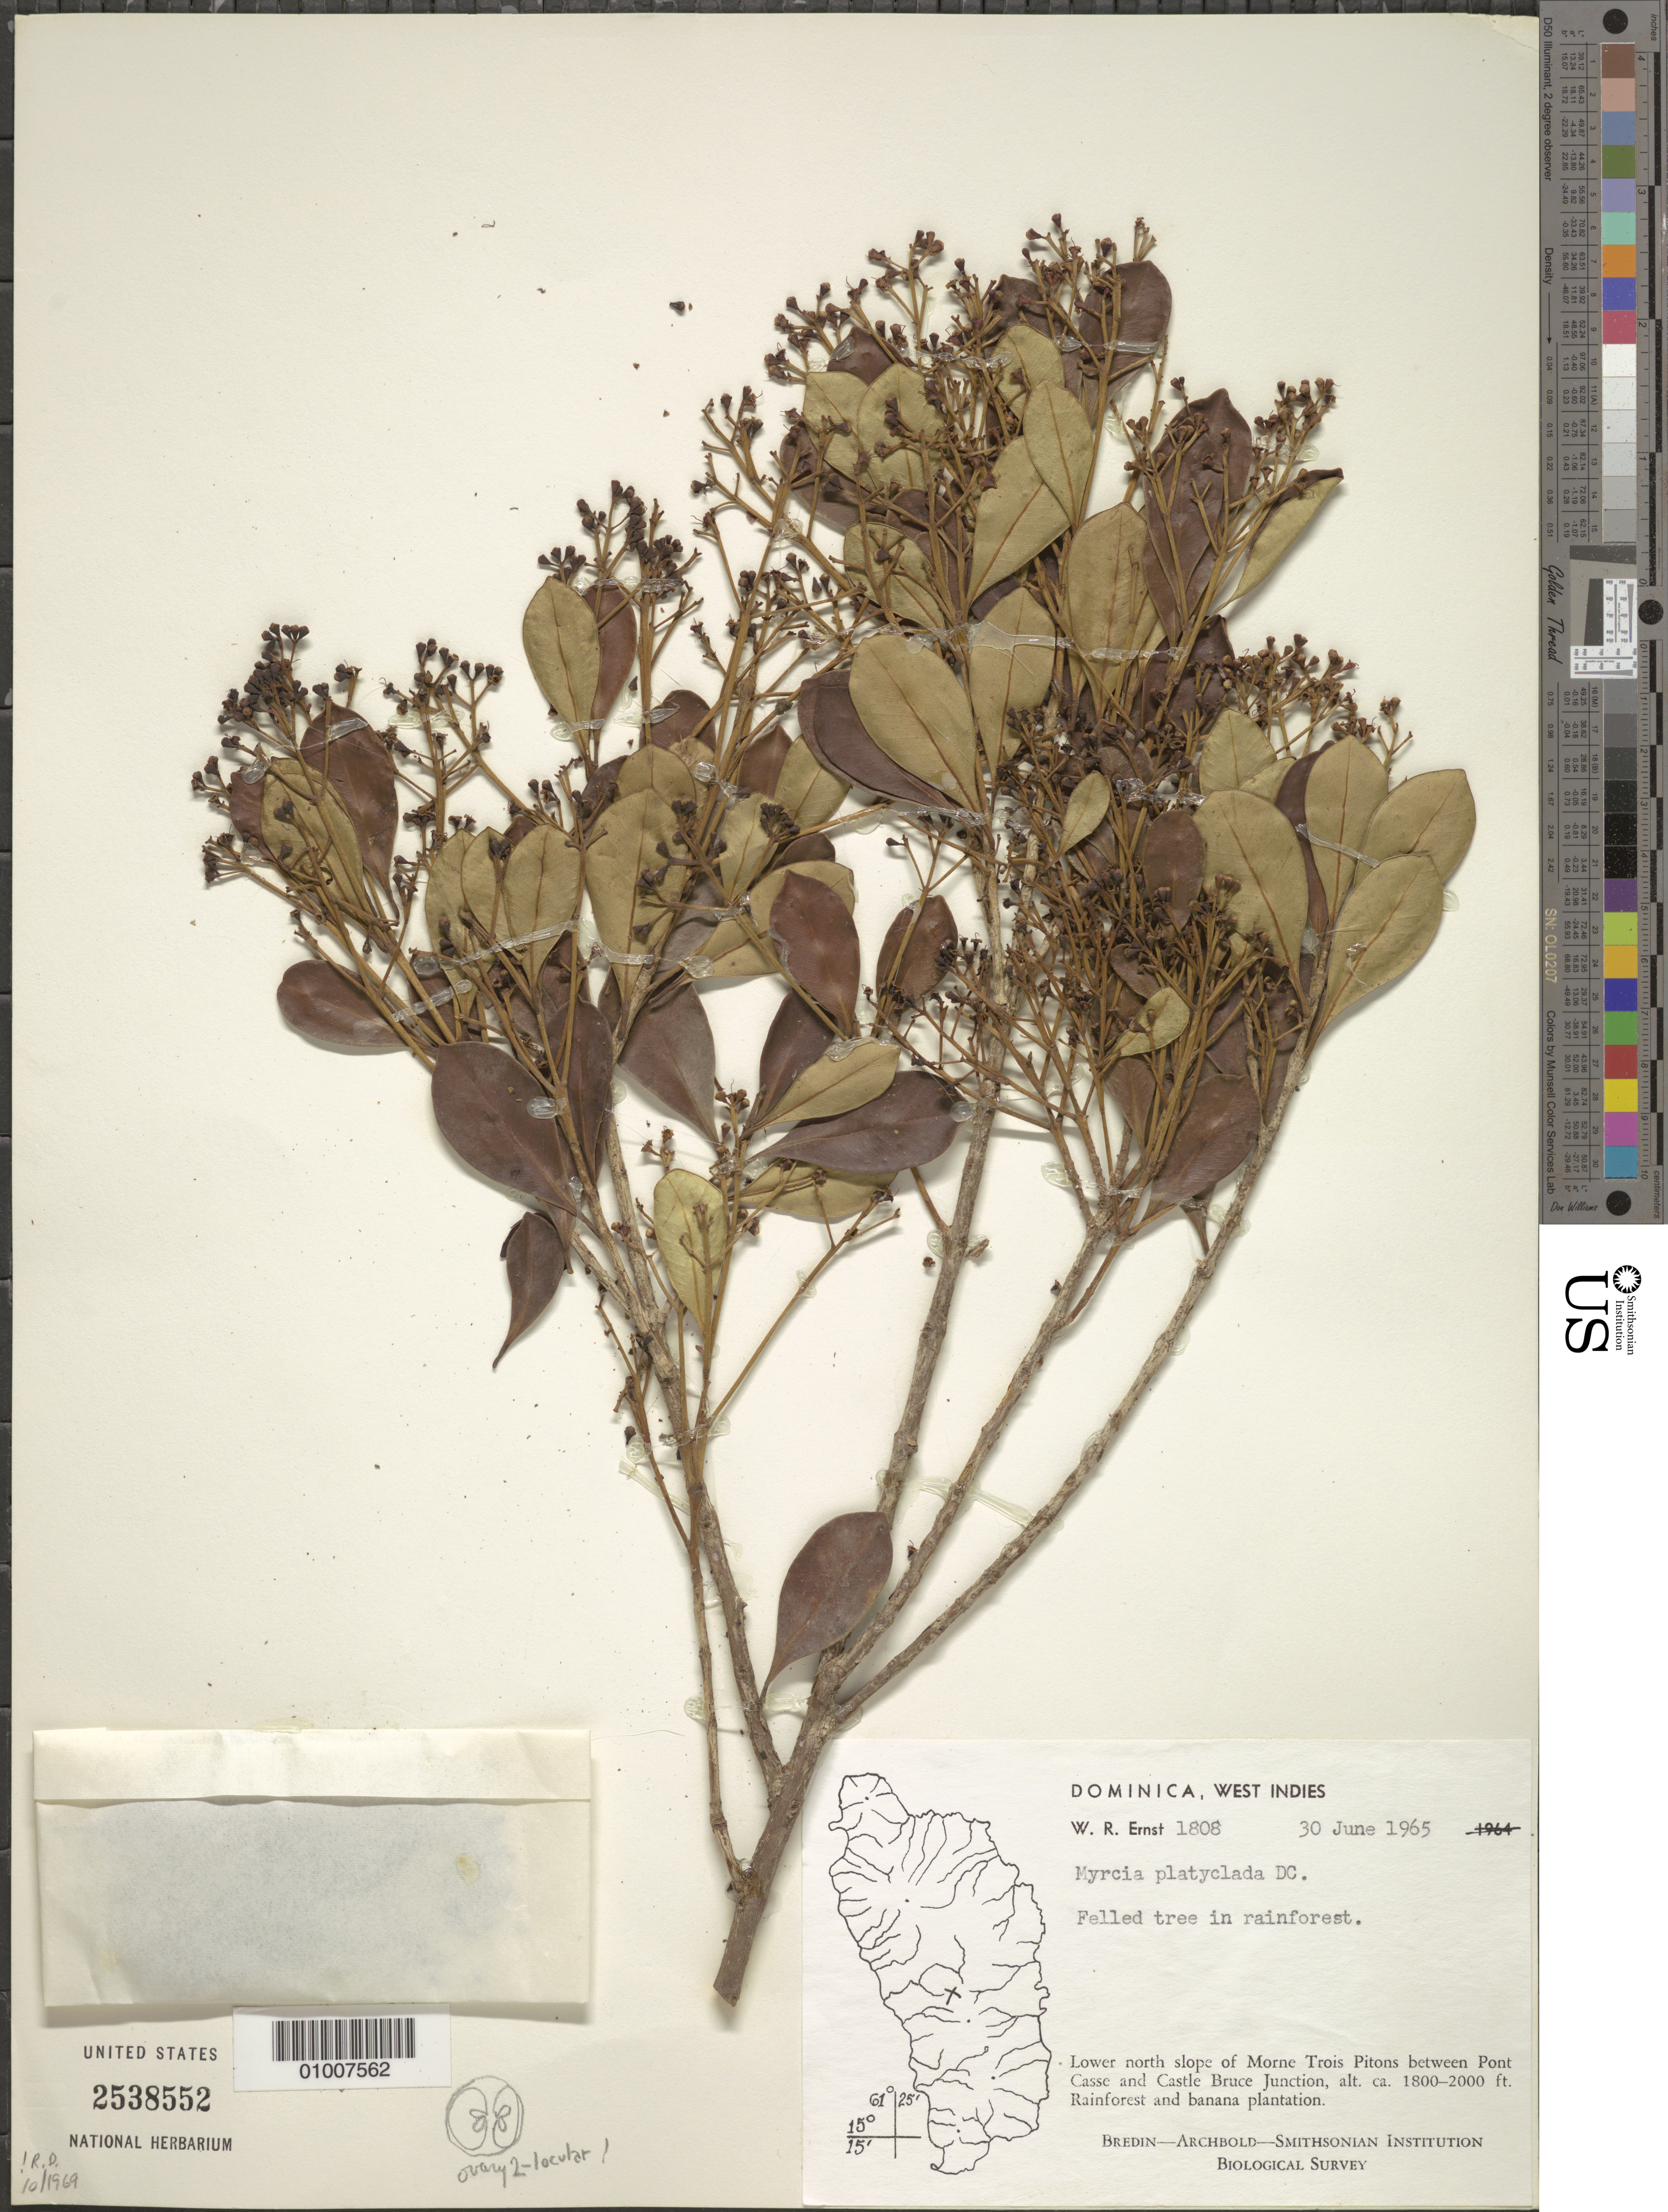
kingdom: Plantae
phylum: Tracheophyta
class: Magnoliopsida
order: Myrtales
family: Myrtaceae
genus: Myrcia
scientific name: Myrcia platyclada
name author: DC.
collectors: W. R. Ernst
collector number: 1808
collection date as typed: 30 Jun 1965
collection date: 1965-06-30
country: Dominica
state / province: St. David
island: Dominica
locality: Lower N slope of Morne Trois Pitons, between Pont Casse and Castle Bruce Junction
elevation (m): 549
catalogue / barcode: US 2538552